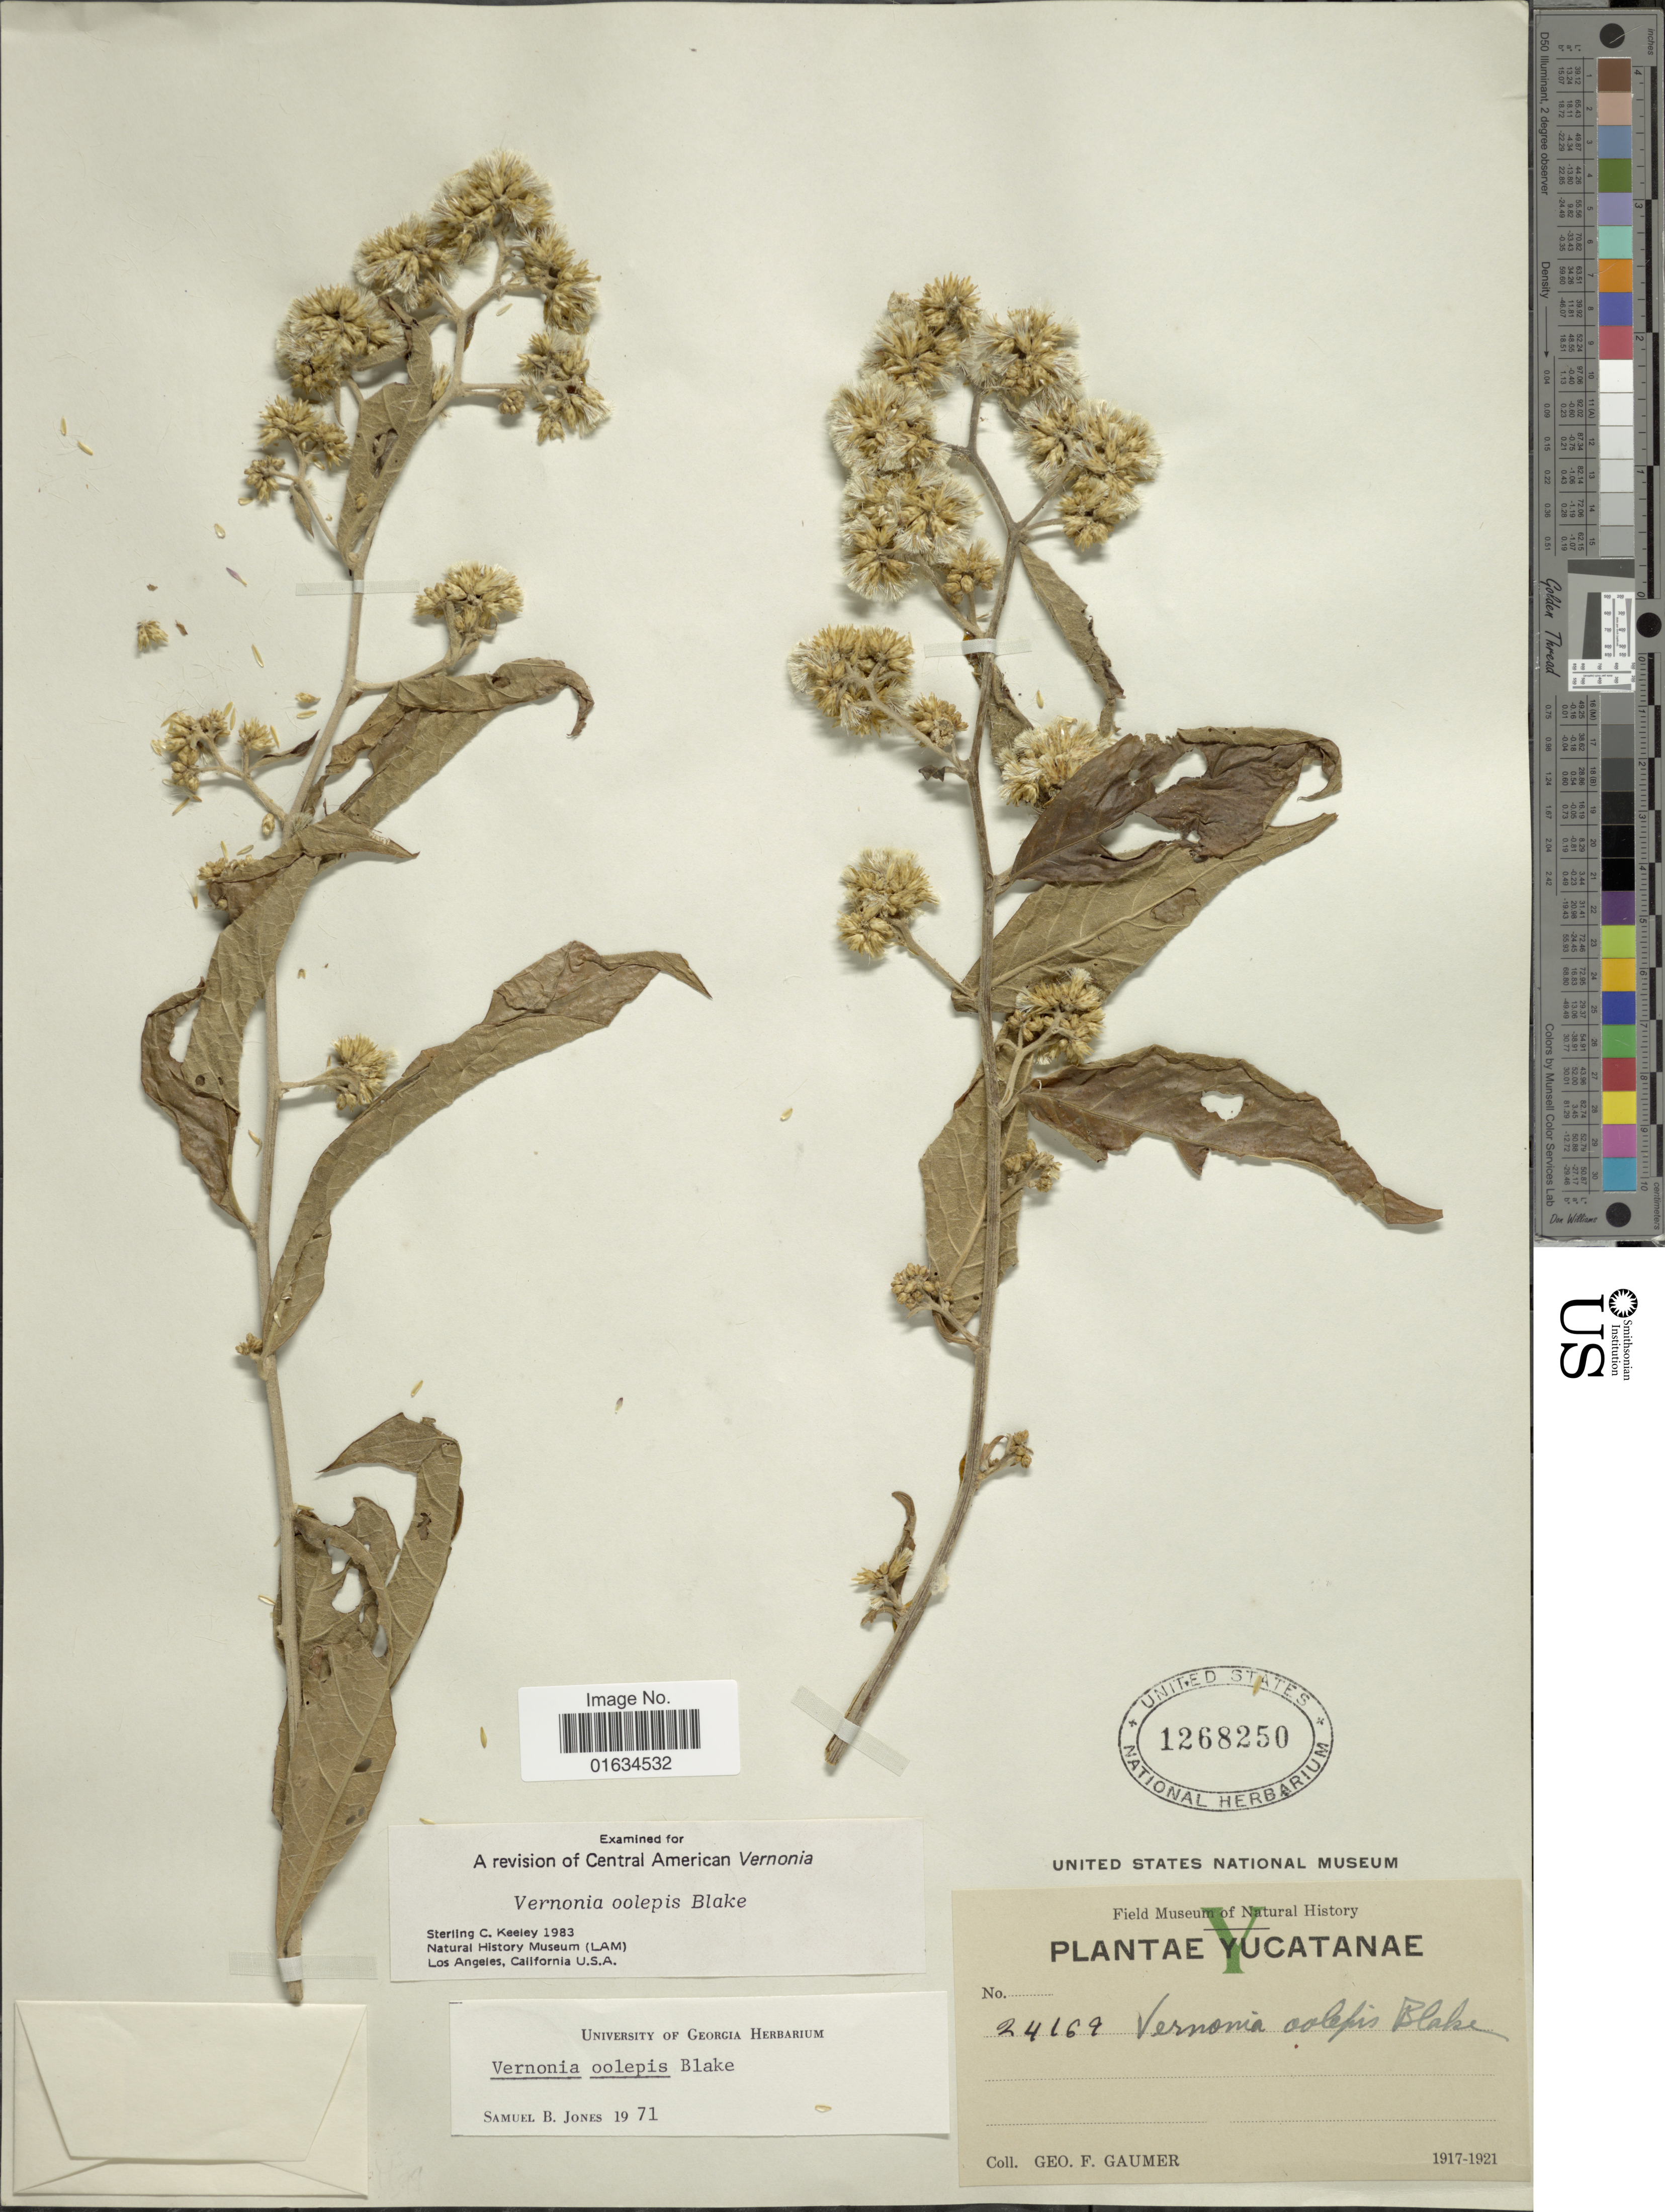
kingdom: Plantae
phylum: Tracheophyta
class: Magnoliopsida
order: Asterales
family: Asteraceae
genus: Critoniopsis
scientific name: Critoniopsis oolepis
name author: (S.F. Blake) H. Rob.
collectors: G. F. Gaumer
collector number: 24169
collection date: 1917/1921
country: Mexico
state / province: Yucatán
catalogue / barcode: US 1268250